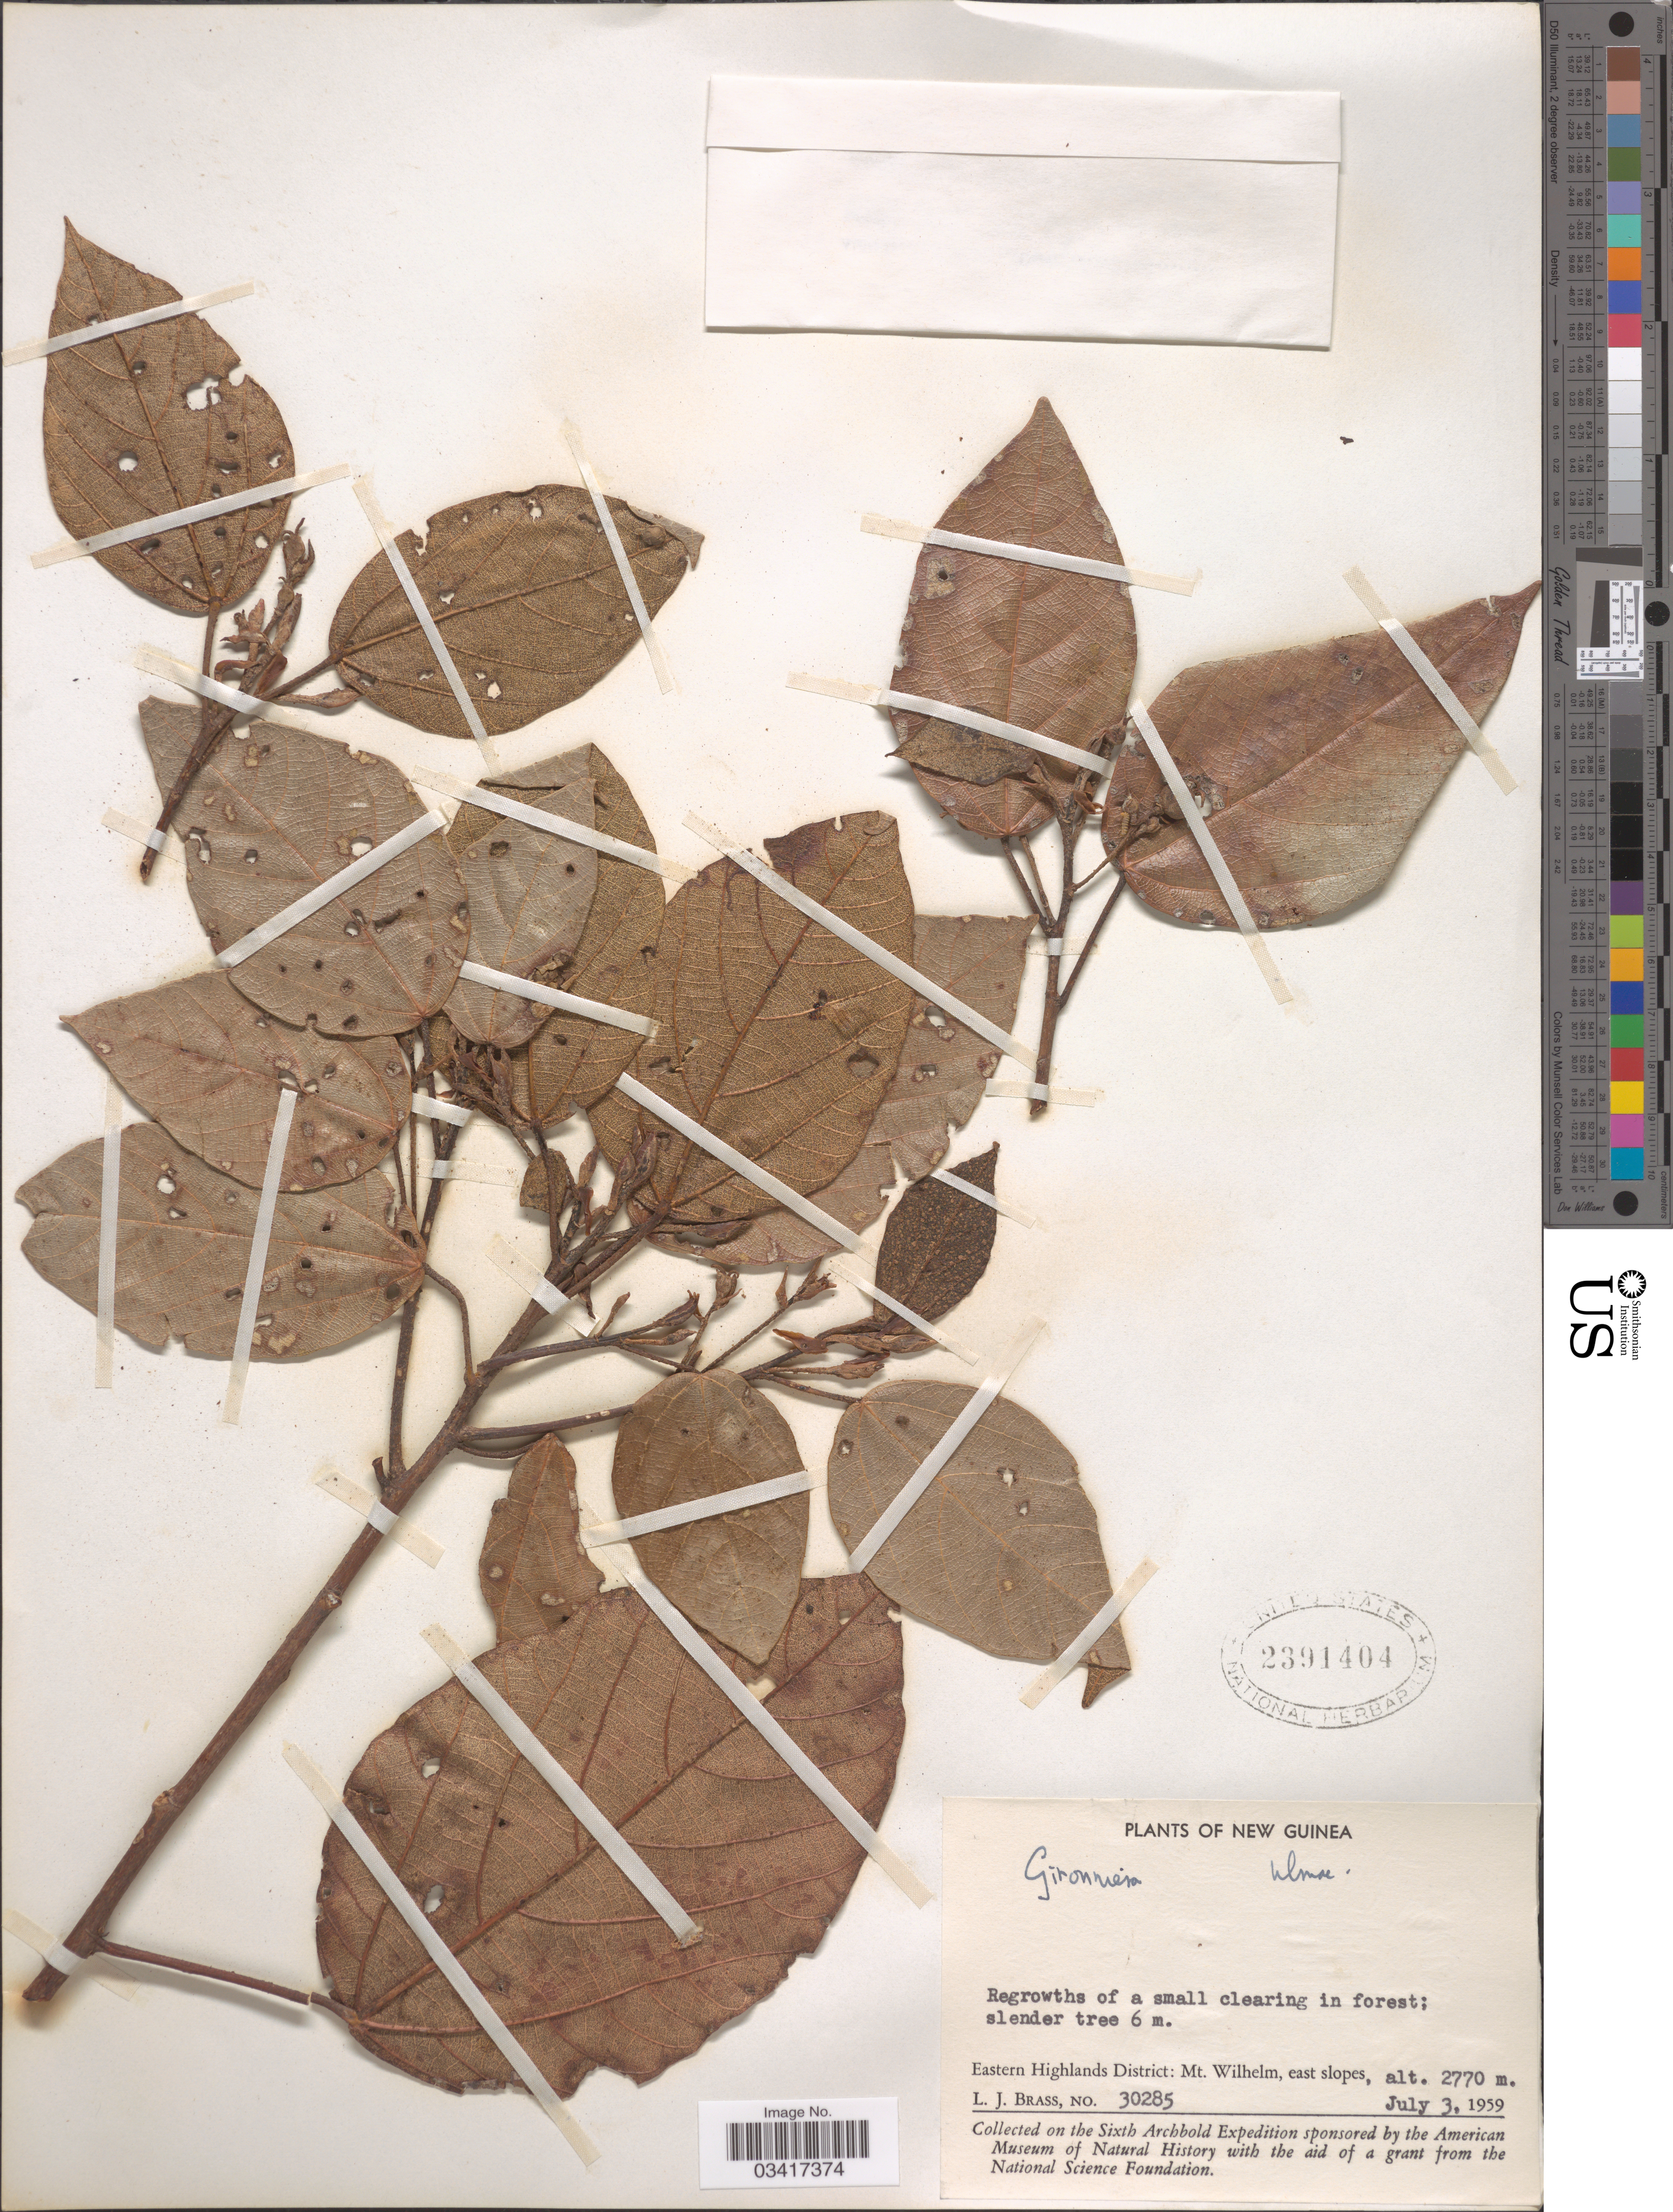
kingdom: Plantae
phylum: Tracheophyta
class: Magnoliopsida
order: Rosales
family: Cannabaceae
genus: Gironniera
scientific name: Gironniera sp.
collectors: L. J. Brass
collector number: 30285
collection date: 1959-07-03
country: Papua New Guinea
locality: New Guinea. Eastern Highlands District: Mt. Wilhelm, east slopes.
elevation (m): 2770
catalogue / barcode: US 2391404